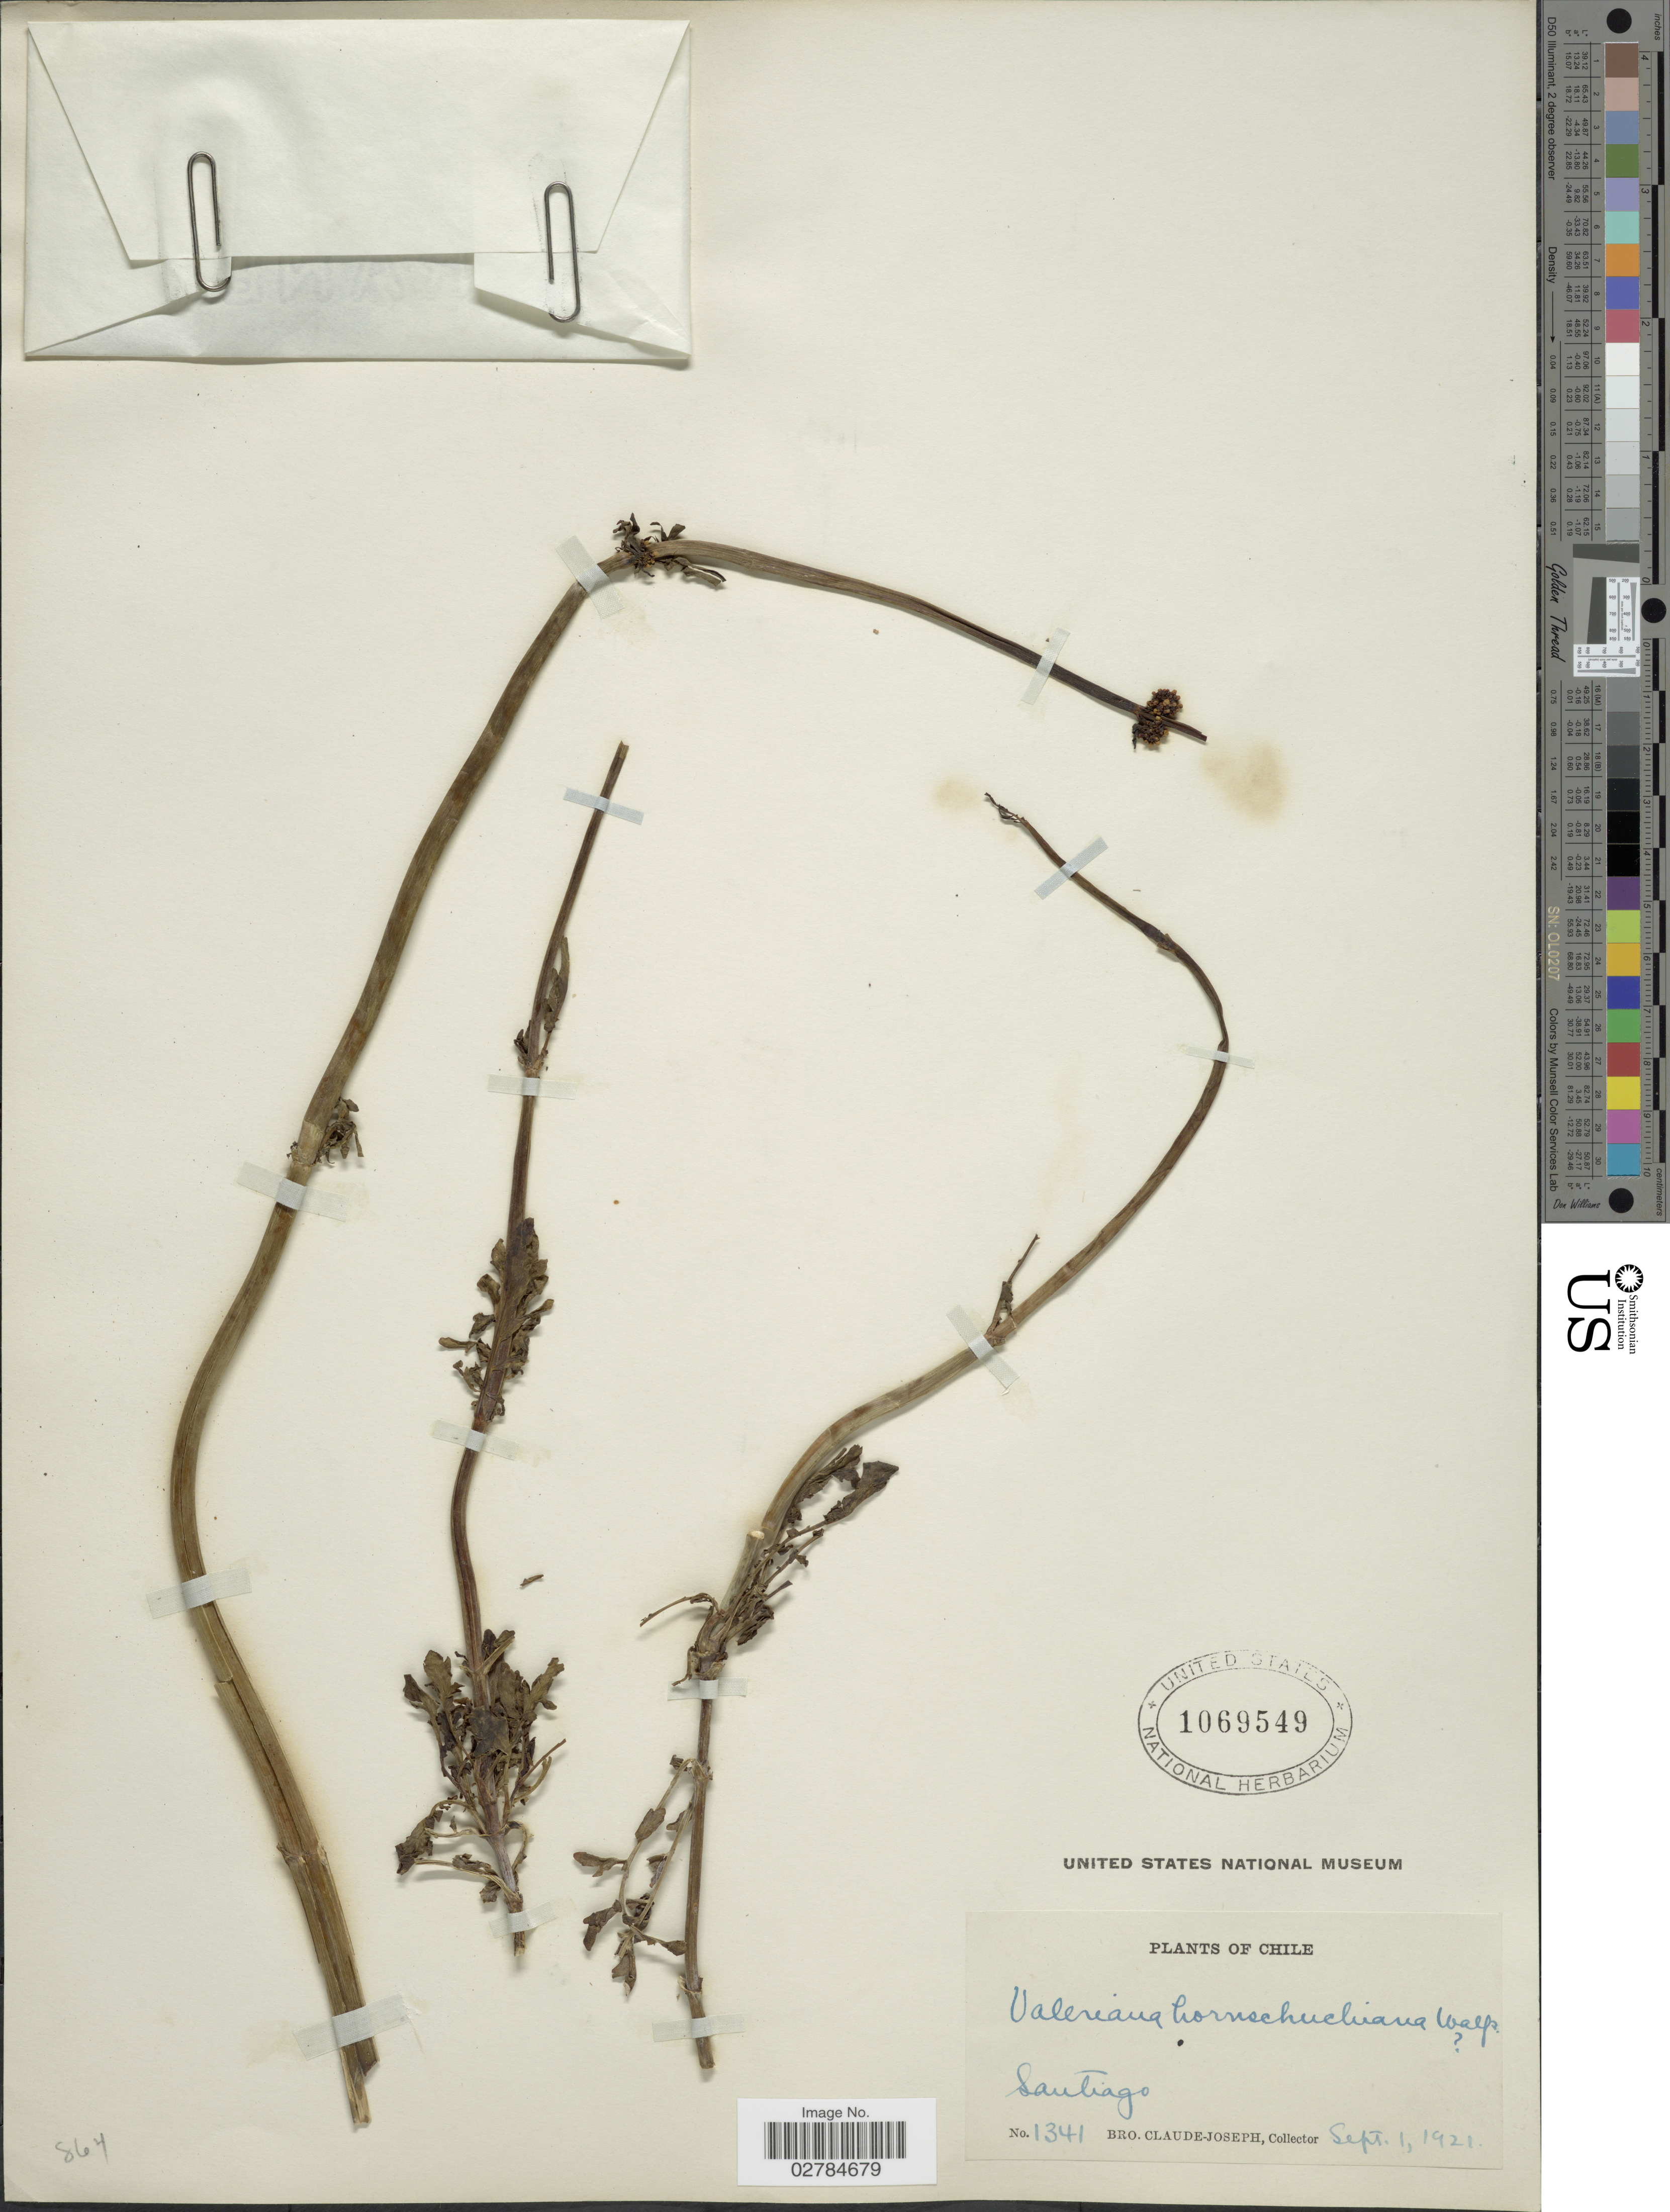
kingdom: Plantae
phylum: Tracheophyta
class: Magnoliopsida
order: Dipsacales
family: Caprifoliaceae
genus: Valeriana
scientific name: Valeriana hornschuchiana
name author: Walp.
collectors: Bro. Claude-Joseph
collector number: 1341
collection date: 1921-09-01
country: Chile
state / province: Región Metropolitana (RM)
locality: Santiago.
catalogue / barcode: US 1069549